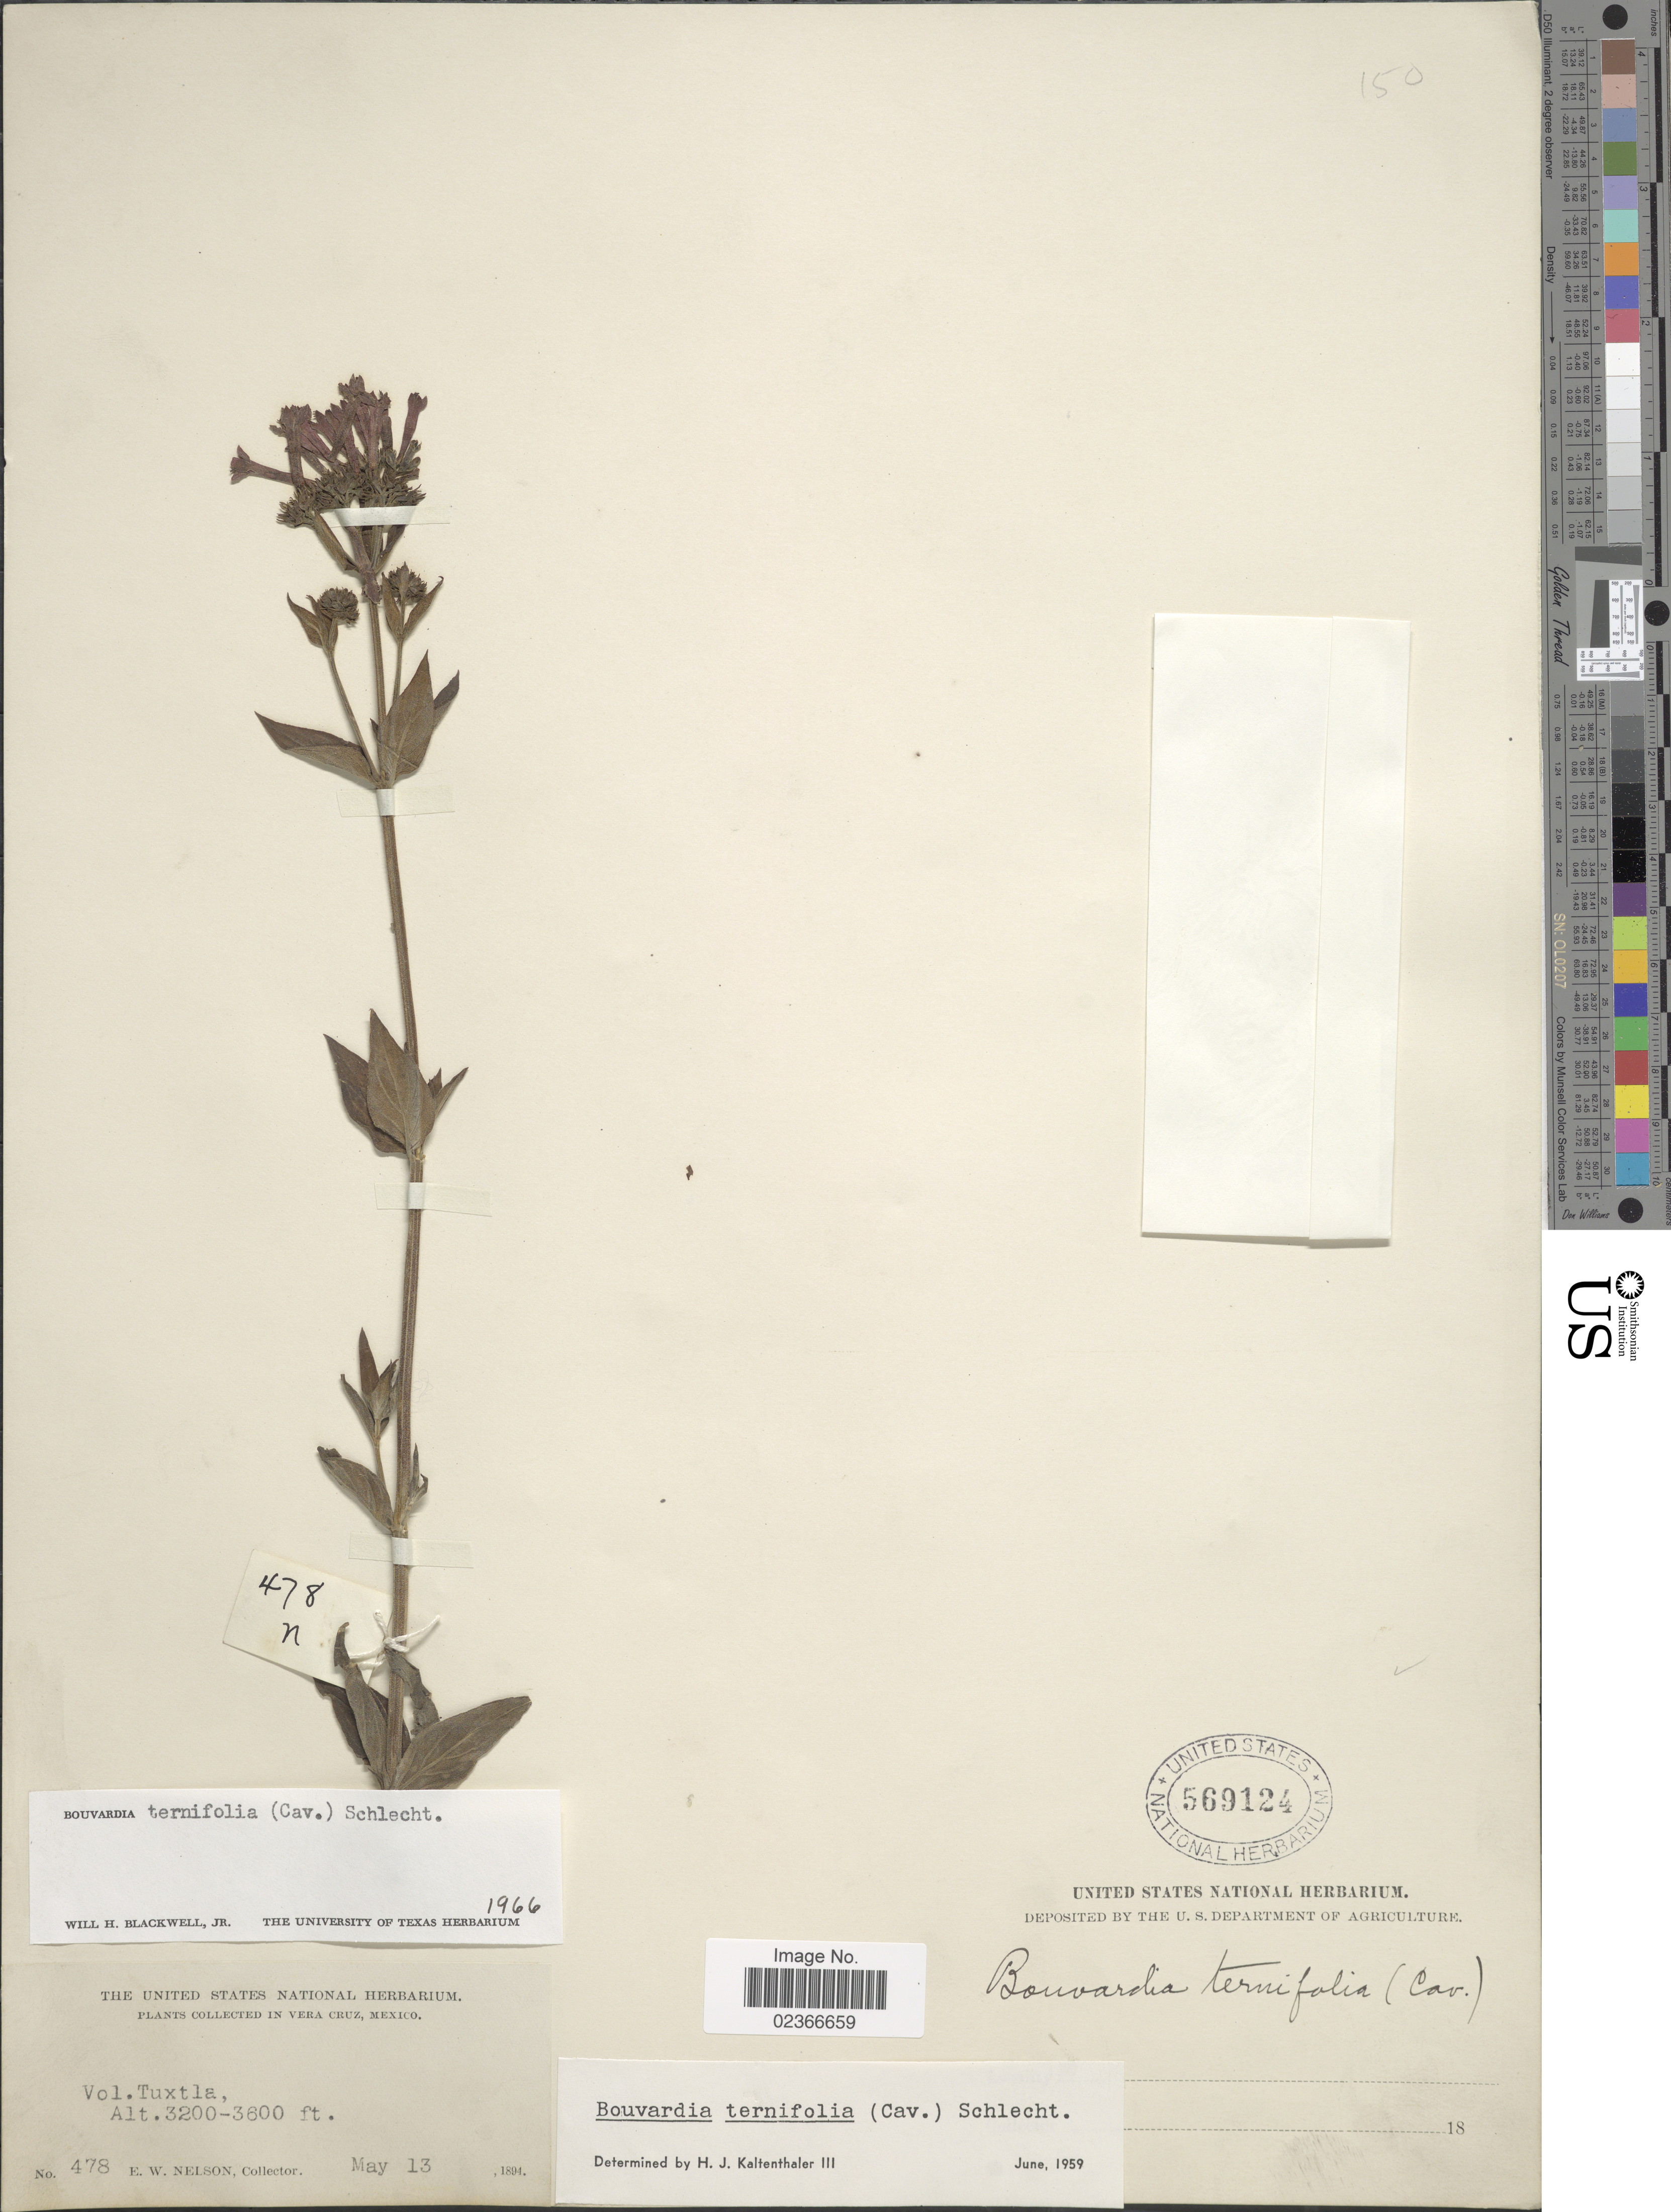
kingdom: Plantae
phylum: Tracheophyta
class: Magnoliopsida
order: Gentianales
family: Rubiaceae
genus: Bouvardia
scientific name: Bouvardia ternifolia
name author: (Cav.) Schltdl.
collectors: E. W. Nelson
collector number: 478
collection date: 1894-05-13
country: Mexico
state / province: Veracruz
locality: Vera Cruz. Vol. Tuxtla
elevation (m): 975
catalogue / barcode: US 569124